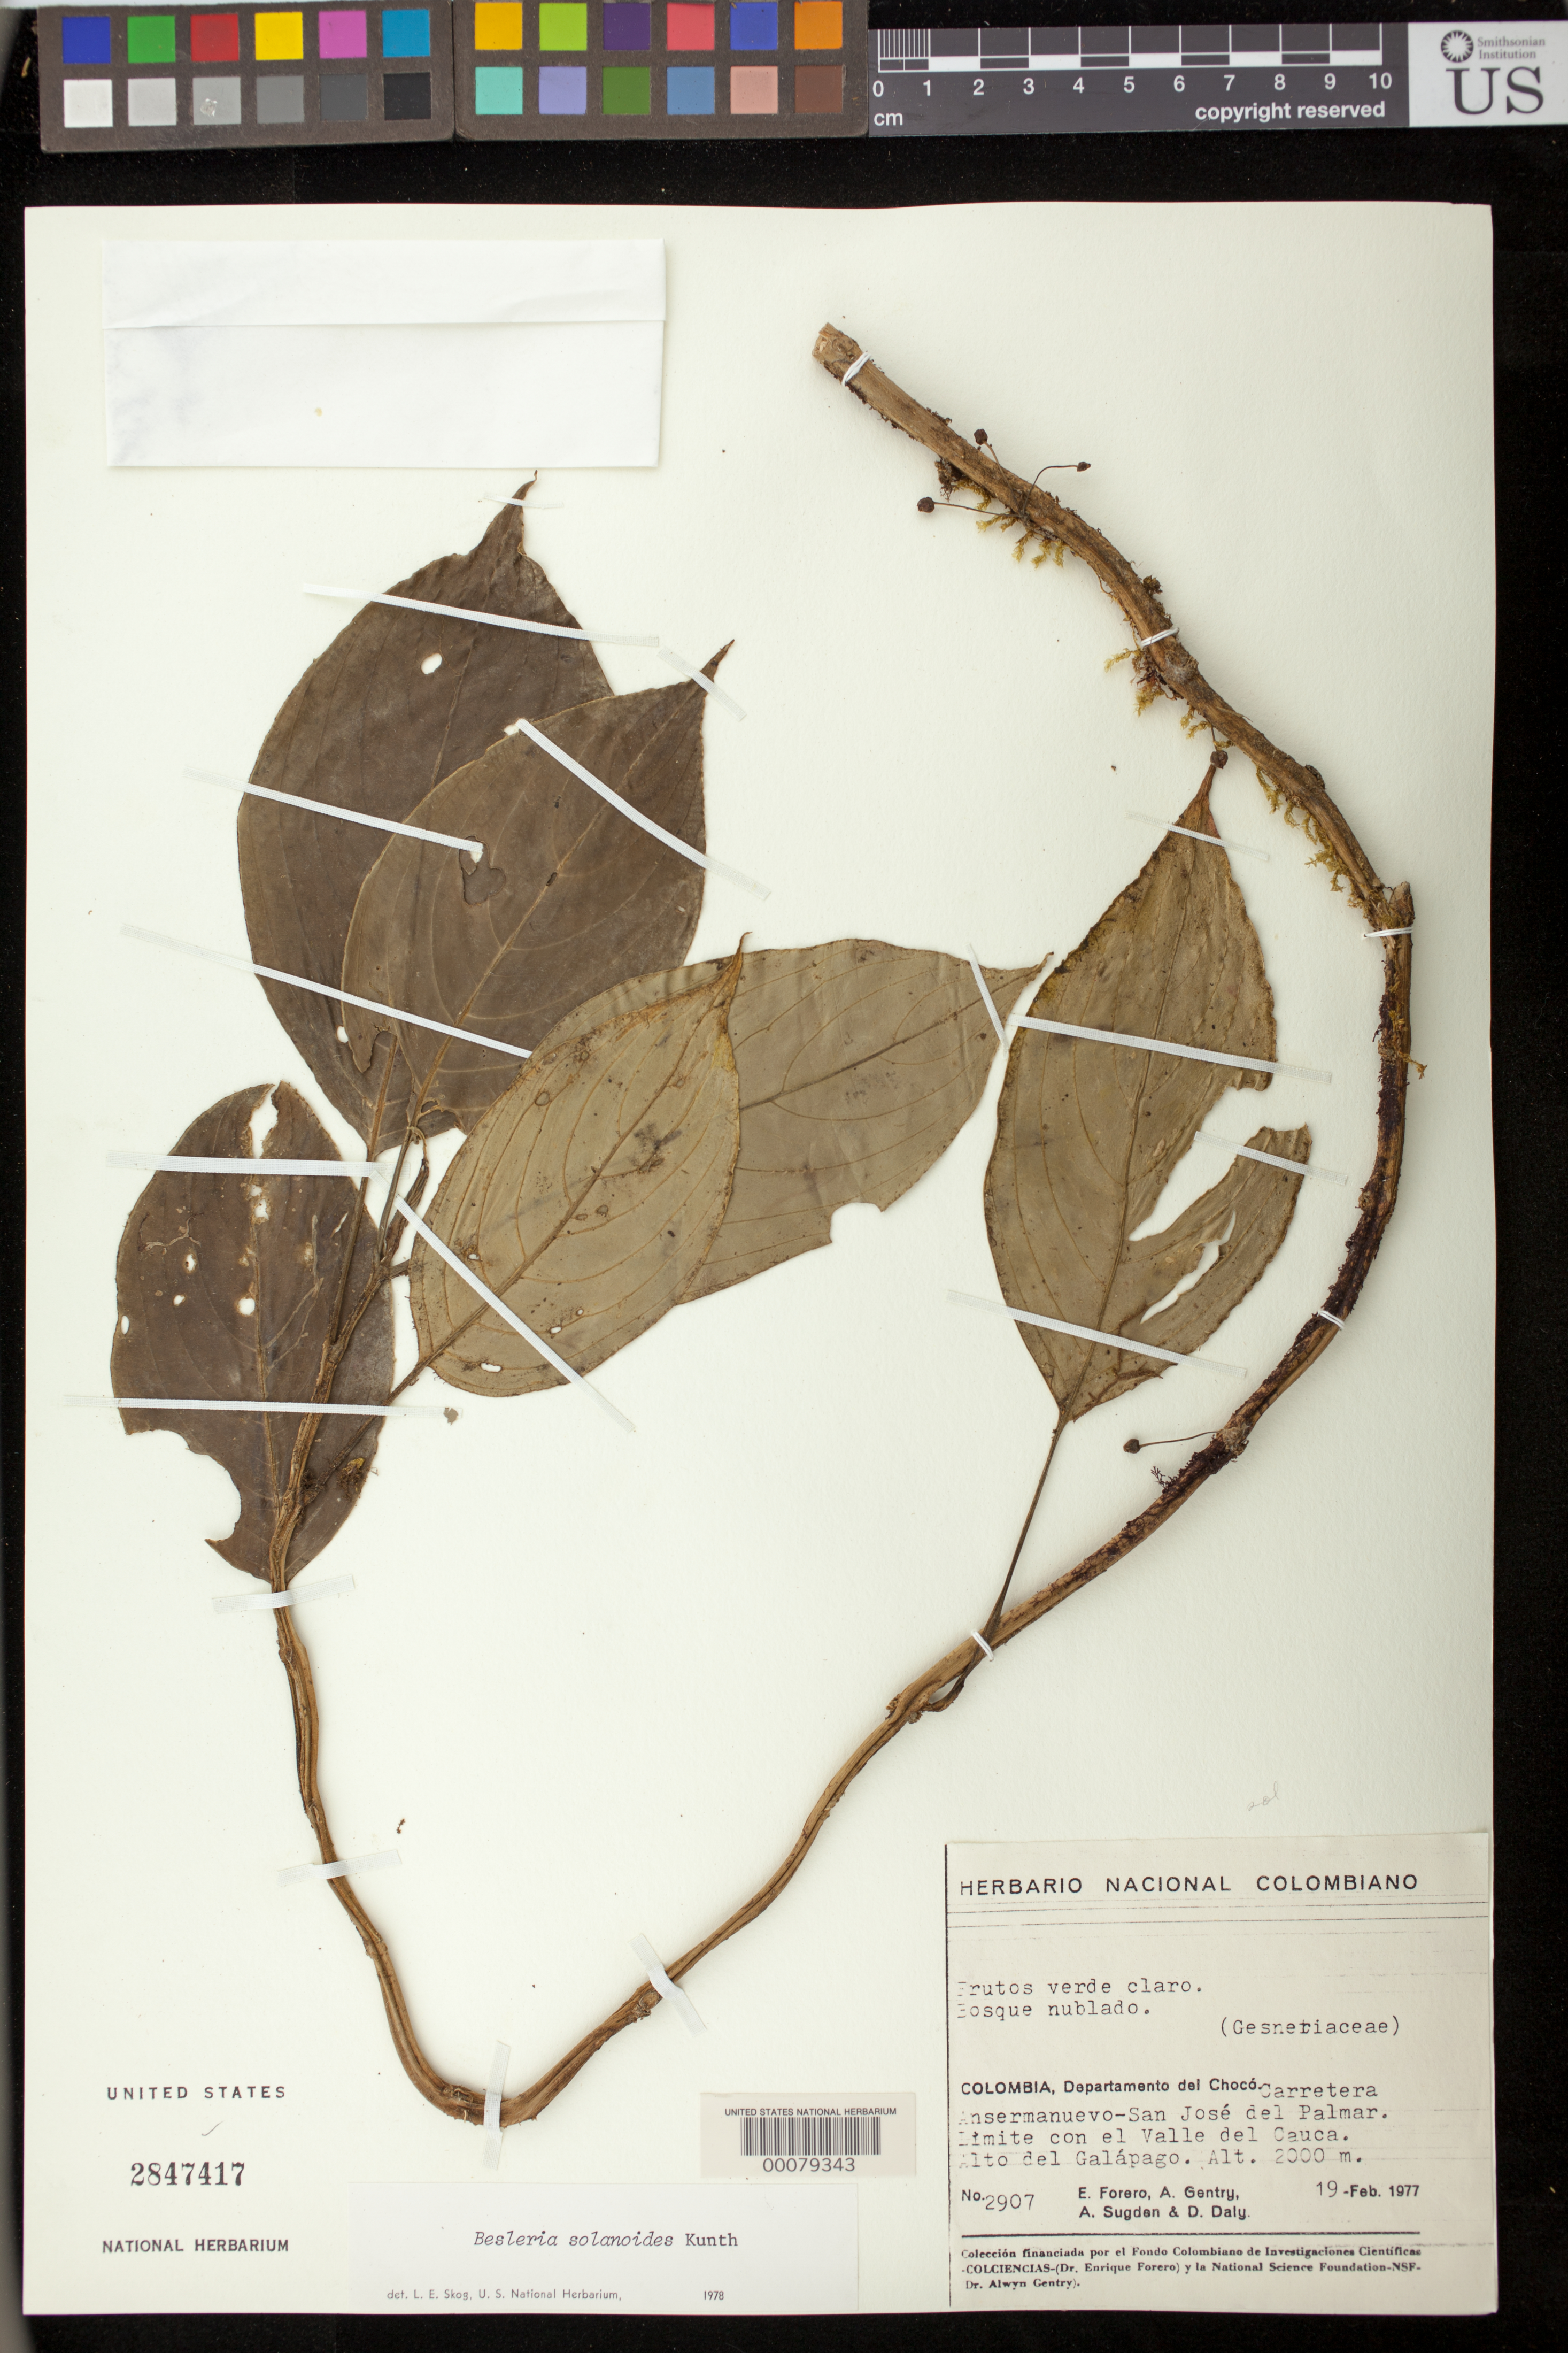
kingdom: Plantae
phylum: Tracheophyta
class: Magnoliopsida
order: Lamiales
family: Gesneriaceae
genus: Besleria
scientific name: Besleria solanoides var. solanoides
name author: Kunth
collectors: E. Forero, A. H. Gentry, A. Sugden & D. C. Daly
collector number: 2907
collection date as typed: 19 Feb 1977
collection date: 1977-02-19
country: Colombia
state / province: Chocó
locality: Ansermanuevo-San Jose del Palmar highway, bordering Valle del Cauca, Alto del Galapago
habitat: Cloud forest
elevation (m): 2000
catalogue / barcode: US 2847417